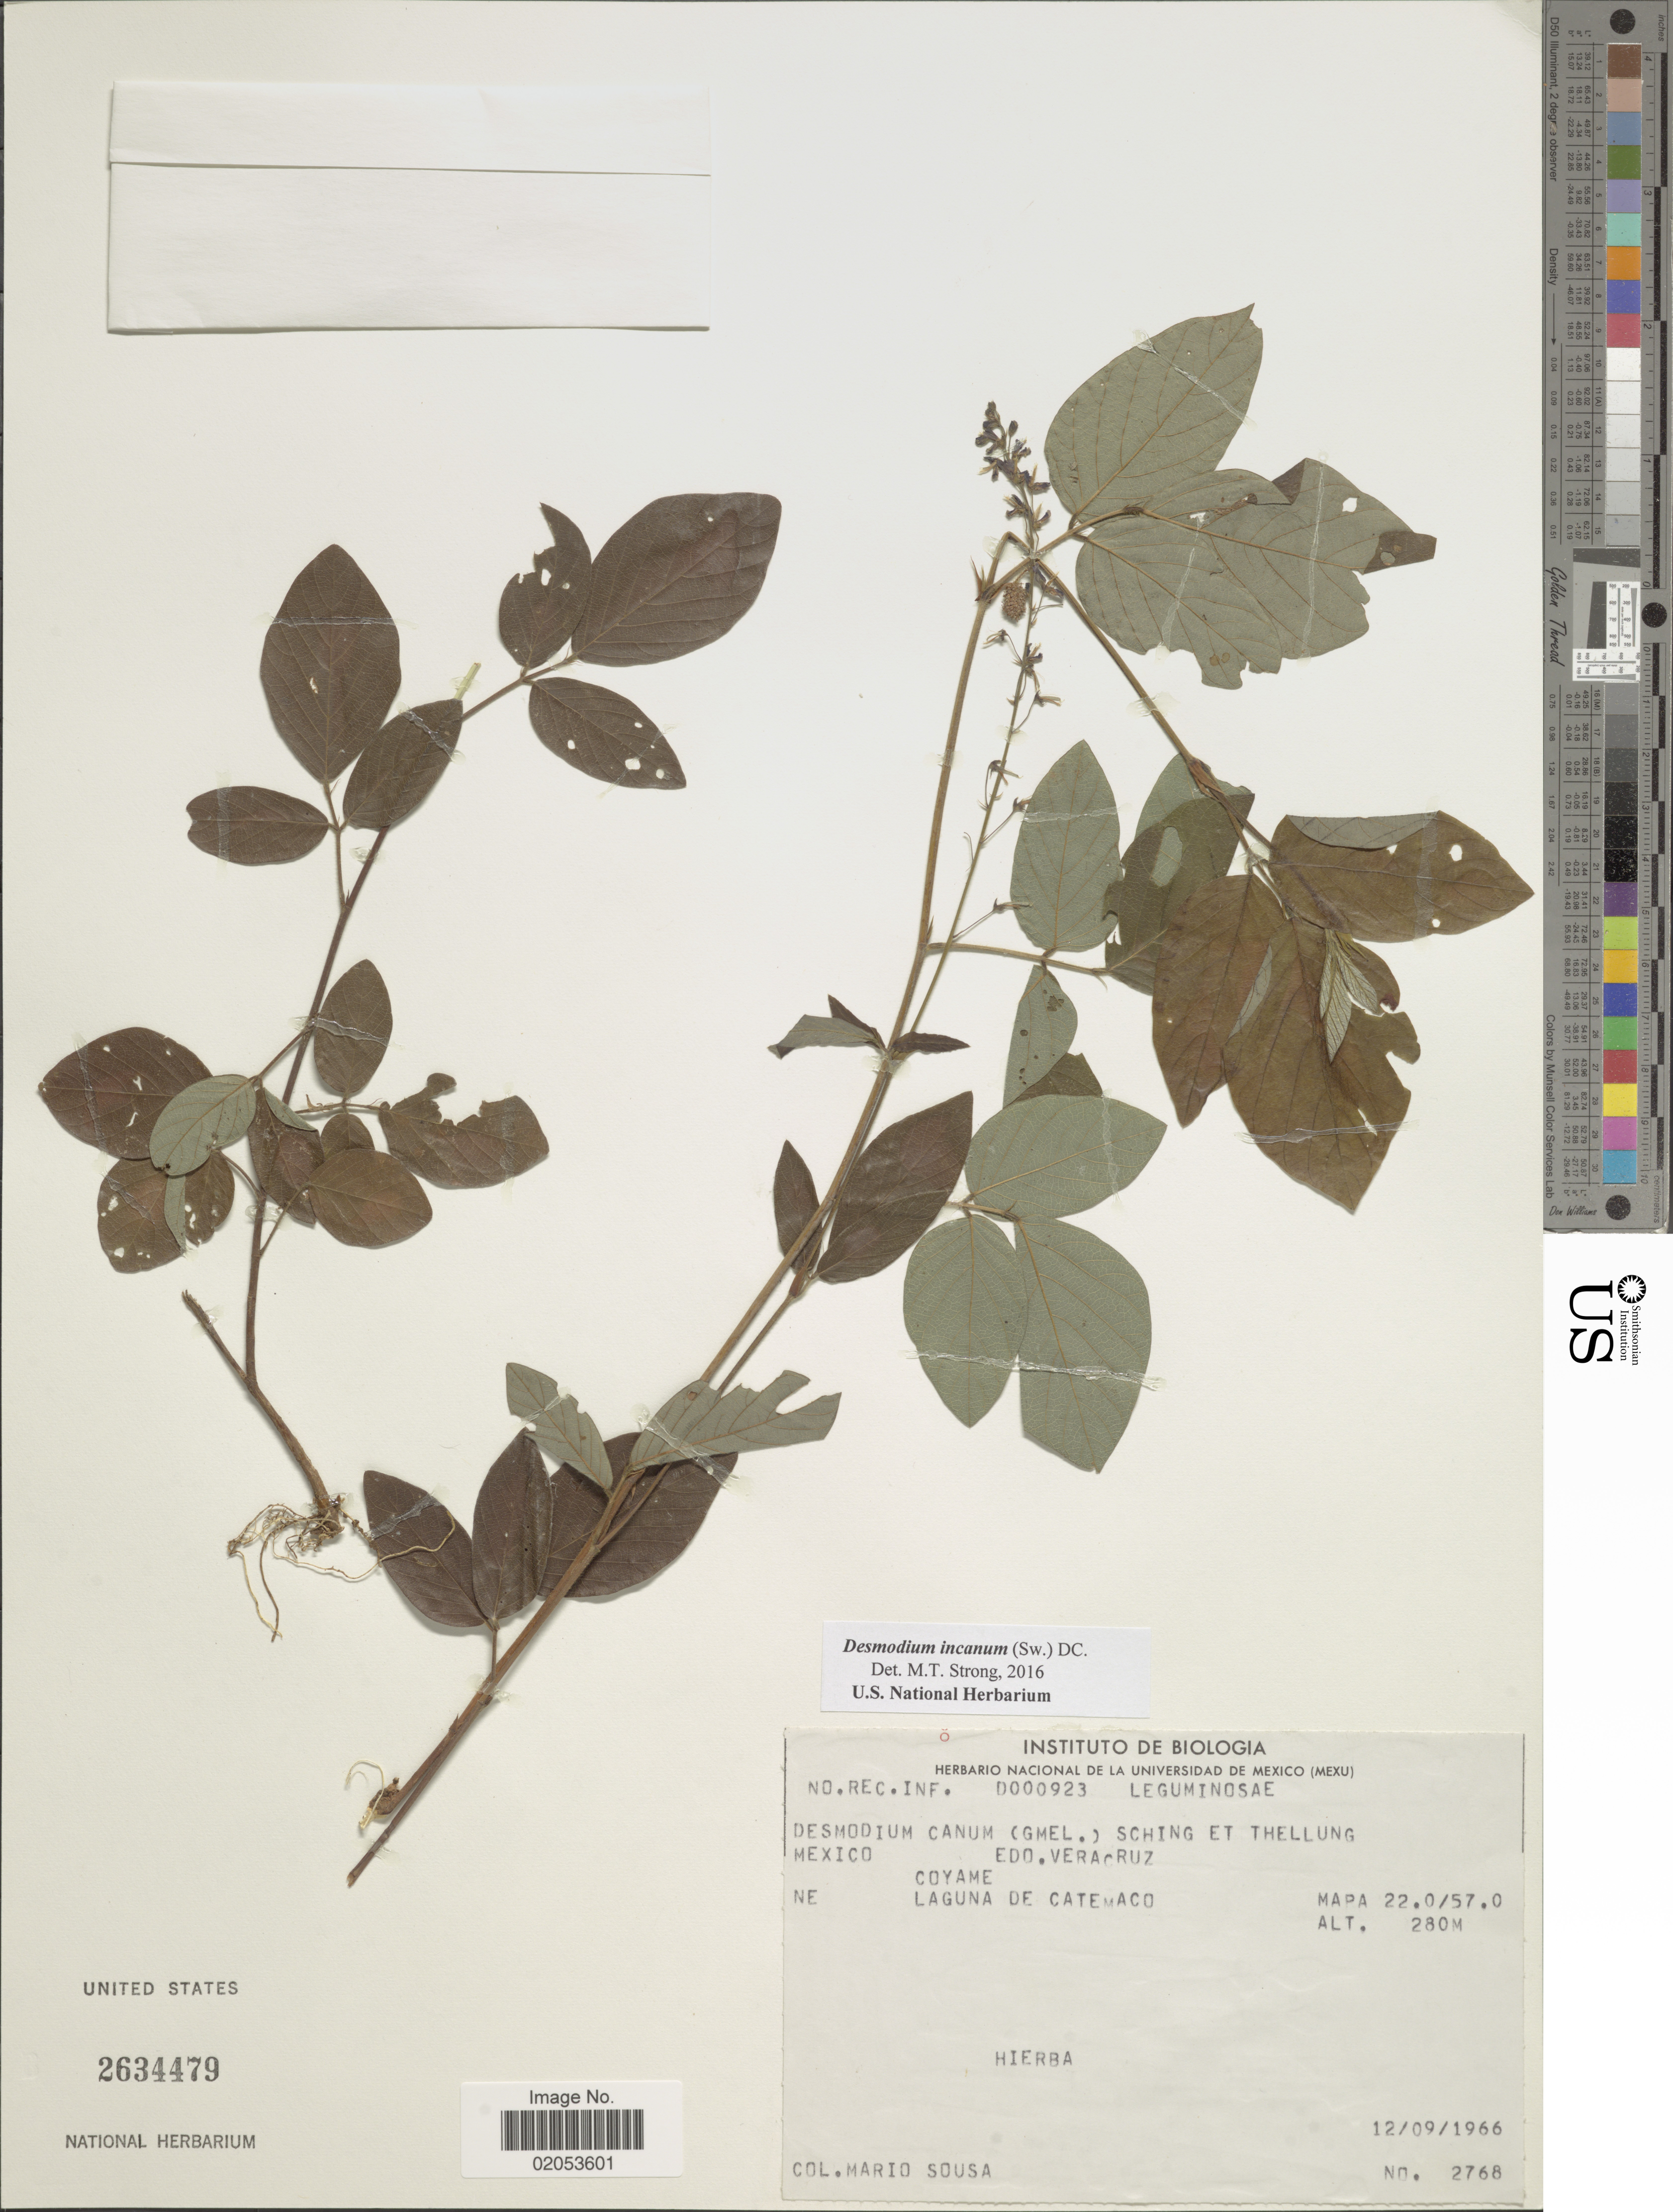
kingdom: Plantae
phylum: Tracheophyta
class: Magnoliopsida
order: Fabales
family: Fabaceae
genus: Desmodium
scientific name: Desmodium incanum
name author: (Sw.) DC.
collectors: M. Sousa S.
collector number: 2768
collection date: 1966-09-12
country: Mexico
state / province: Veracruz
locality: Veracruz, Coyame, NE Laguna de Cate Maco, Mapa 22.0/57.0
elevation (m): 280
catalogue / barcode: US 2634479